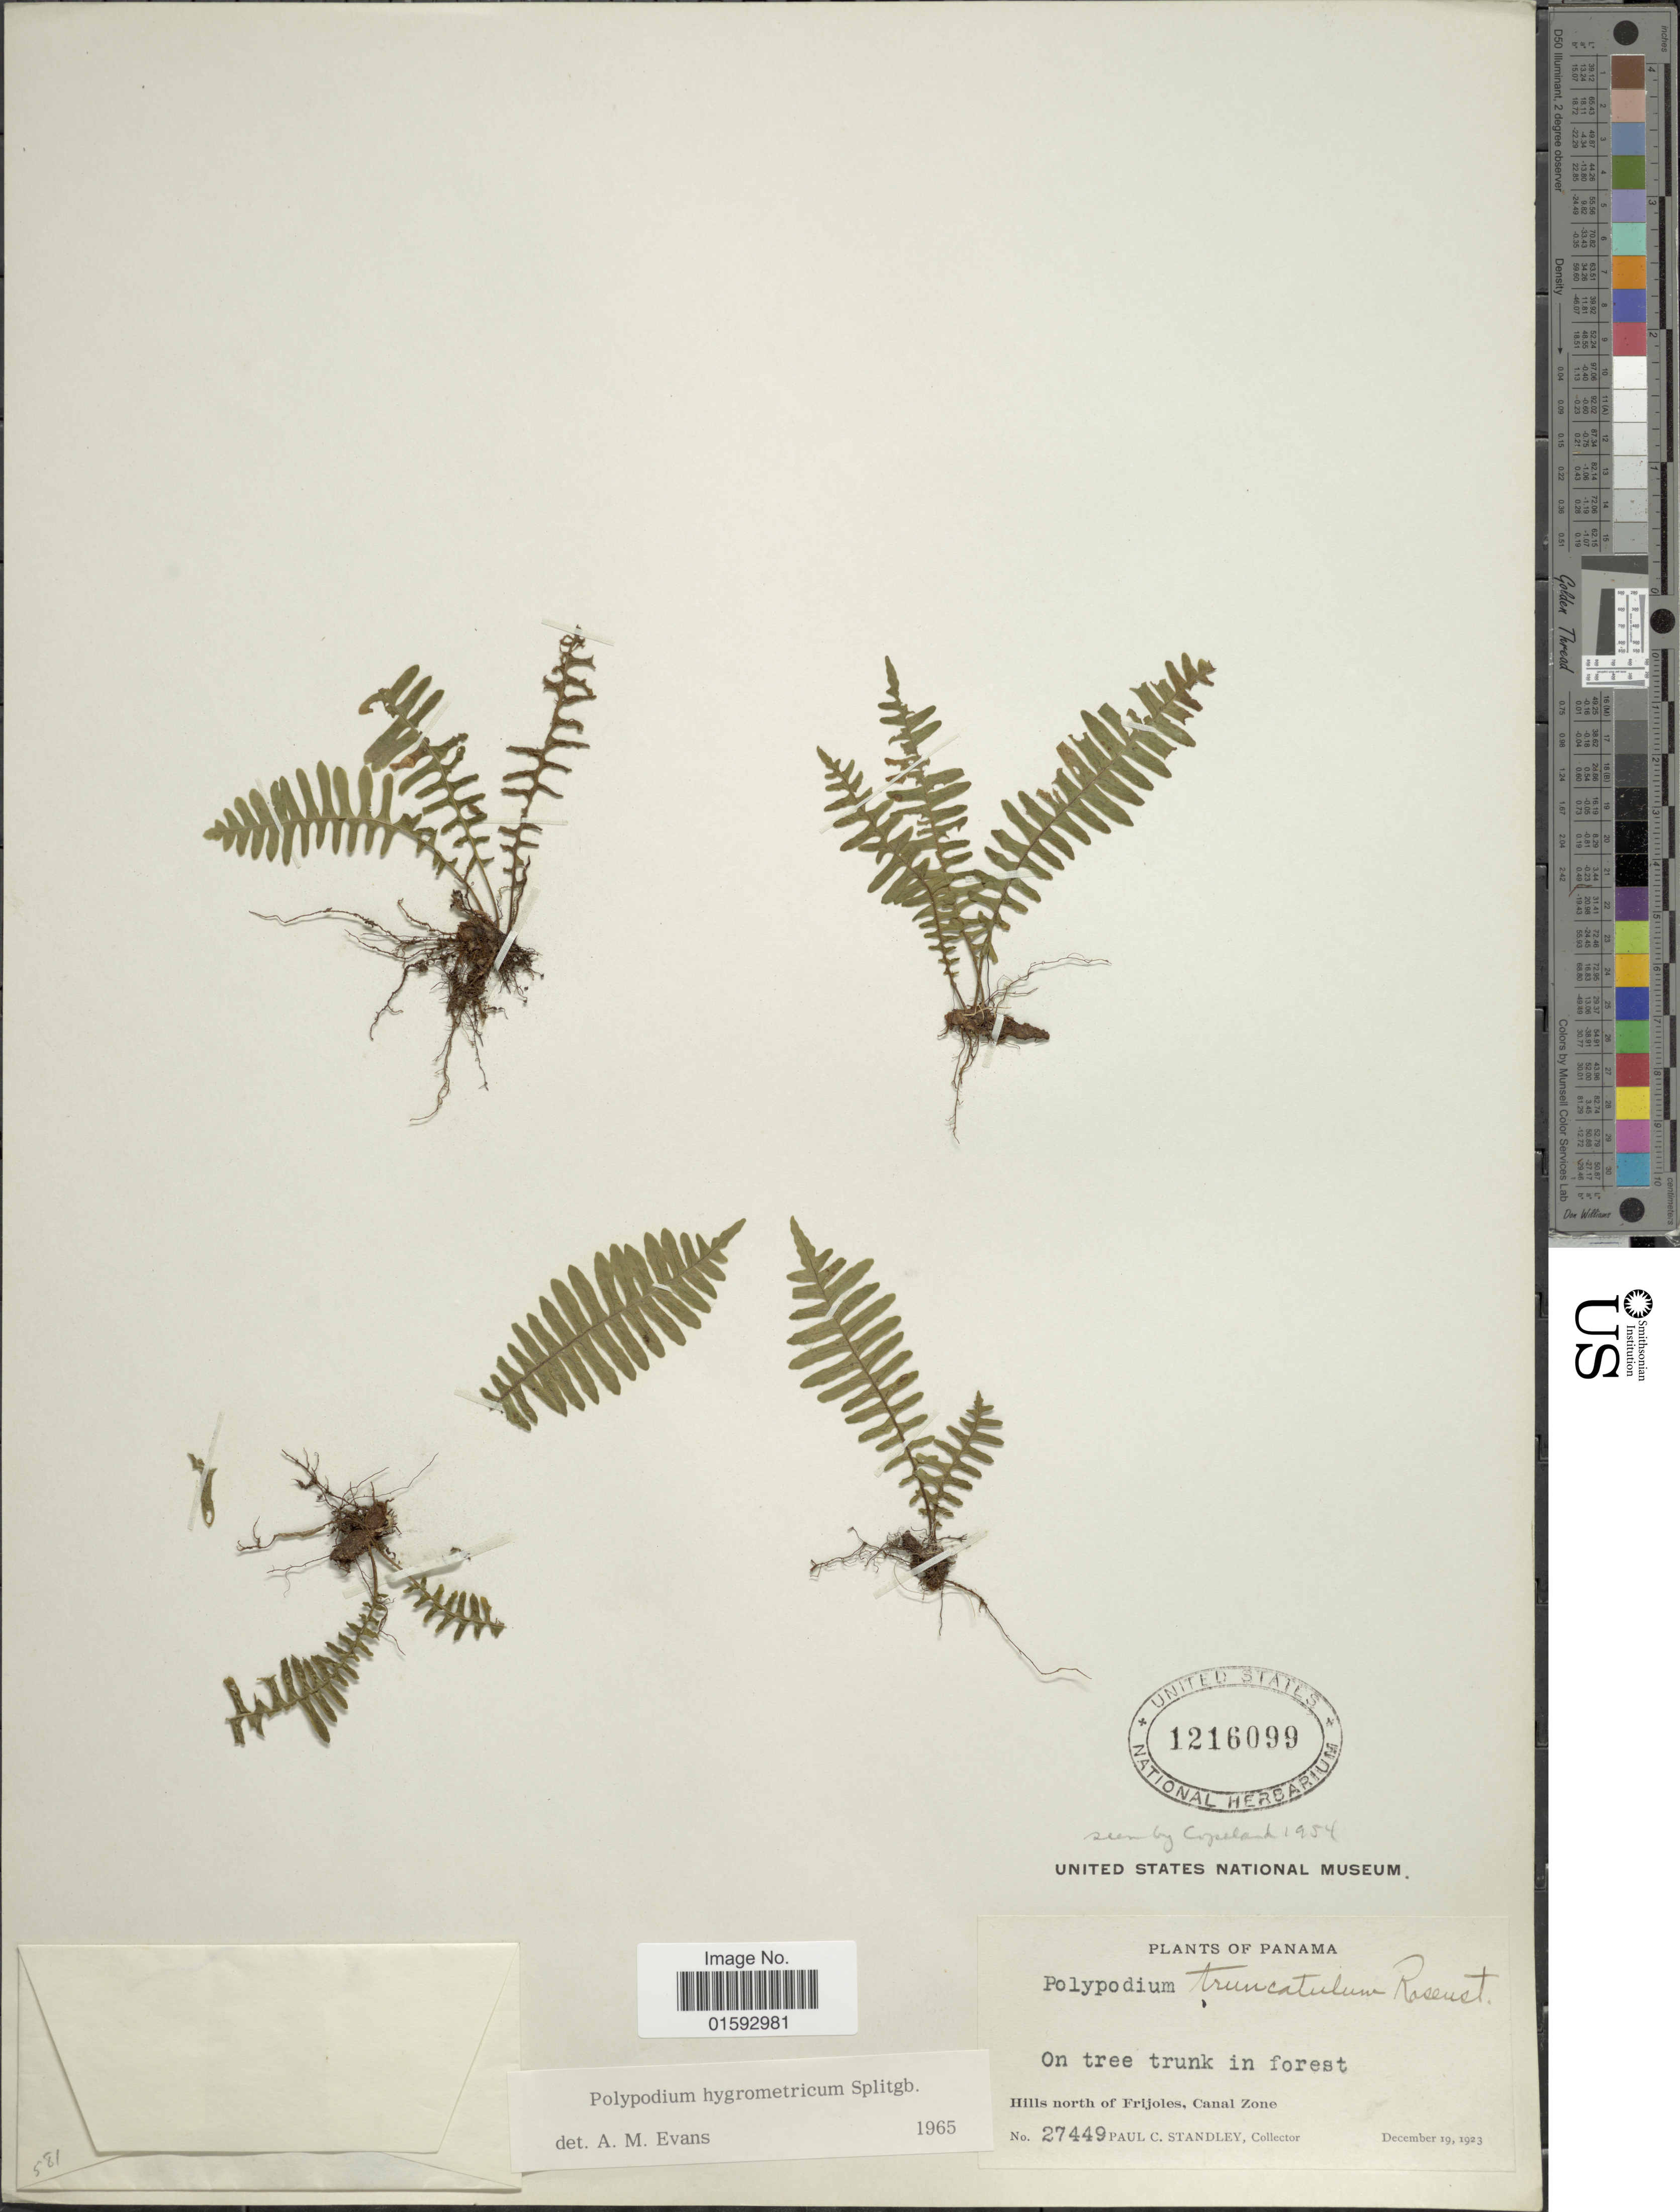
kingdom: Plantae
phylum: Tracheophyta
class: Polypodiopsida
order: Polypodiales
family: Polypodiaceae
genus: Pecluma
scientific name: Pecluma hygrometrica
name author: (Splitg.) M.G. Price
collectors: P. C. Standley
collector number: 27449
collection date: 1923-12-19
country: Panama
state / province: Colón / Panamá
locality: Hills north of Frijoles, Canal Zone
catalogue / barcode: US 1216099